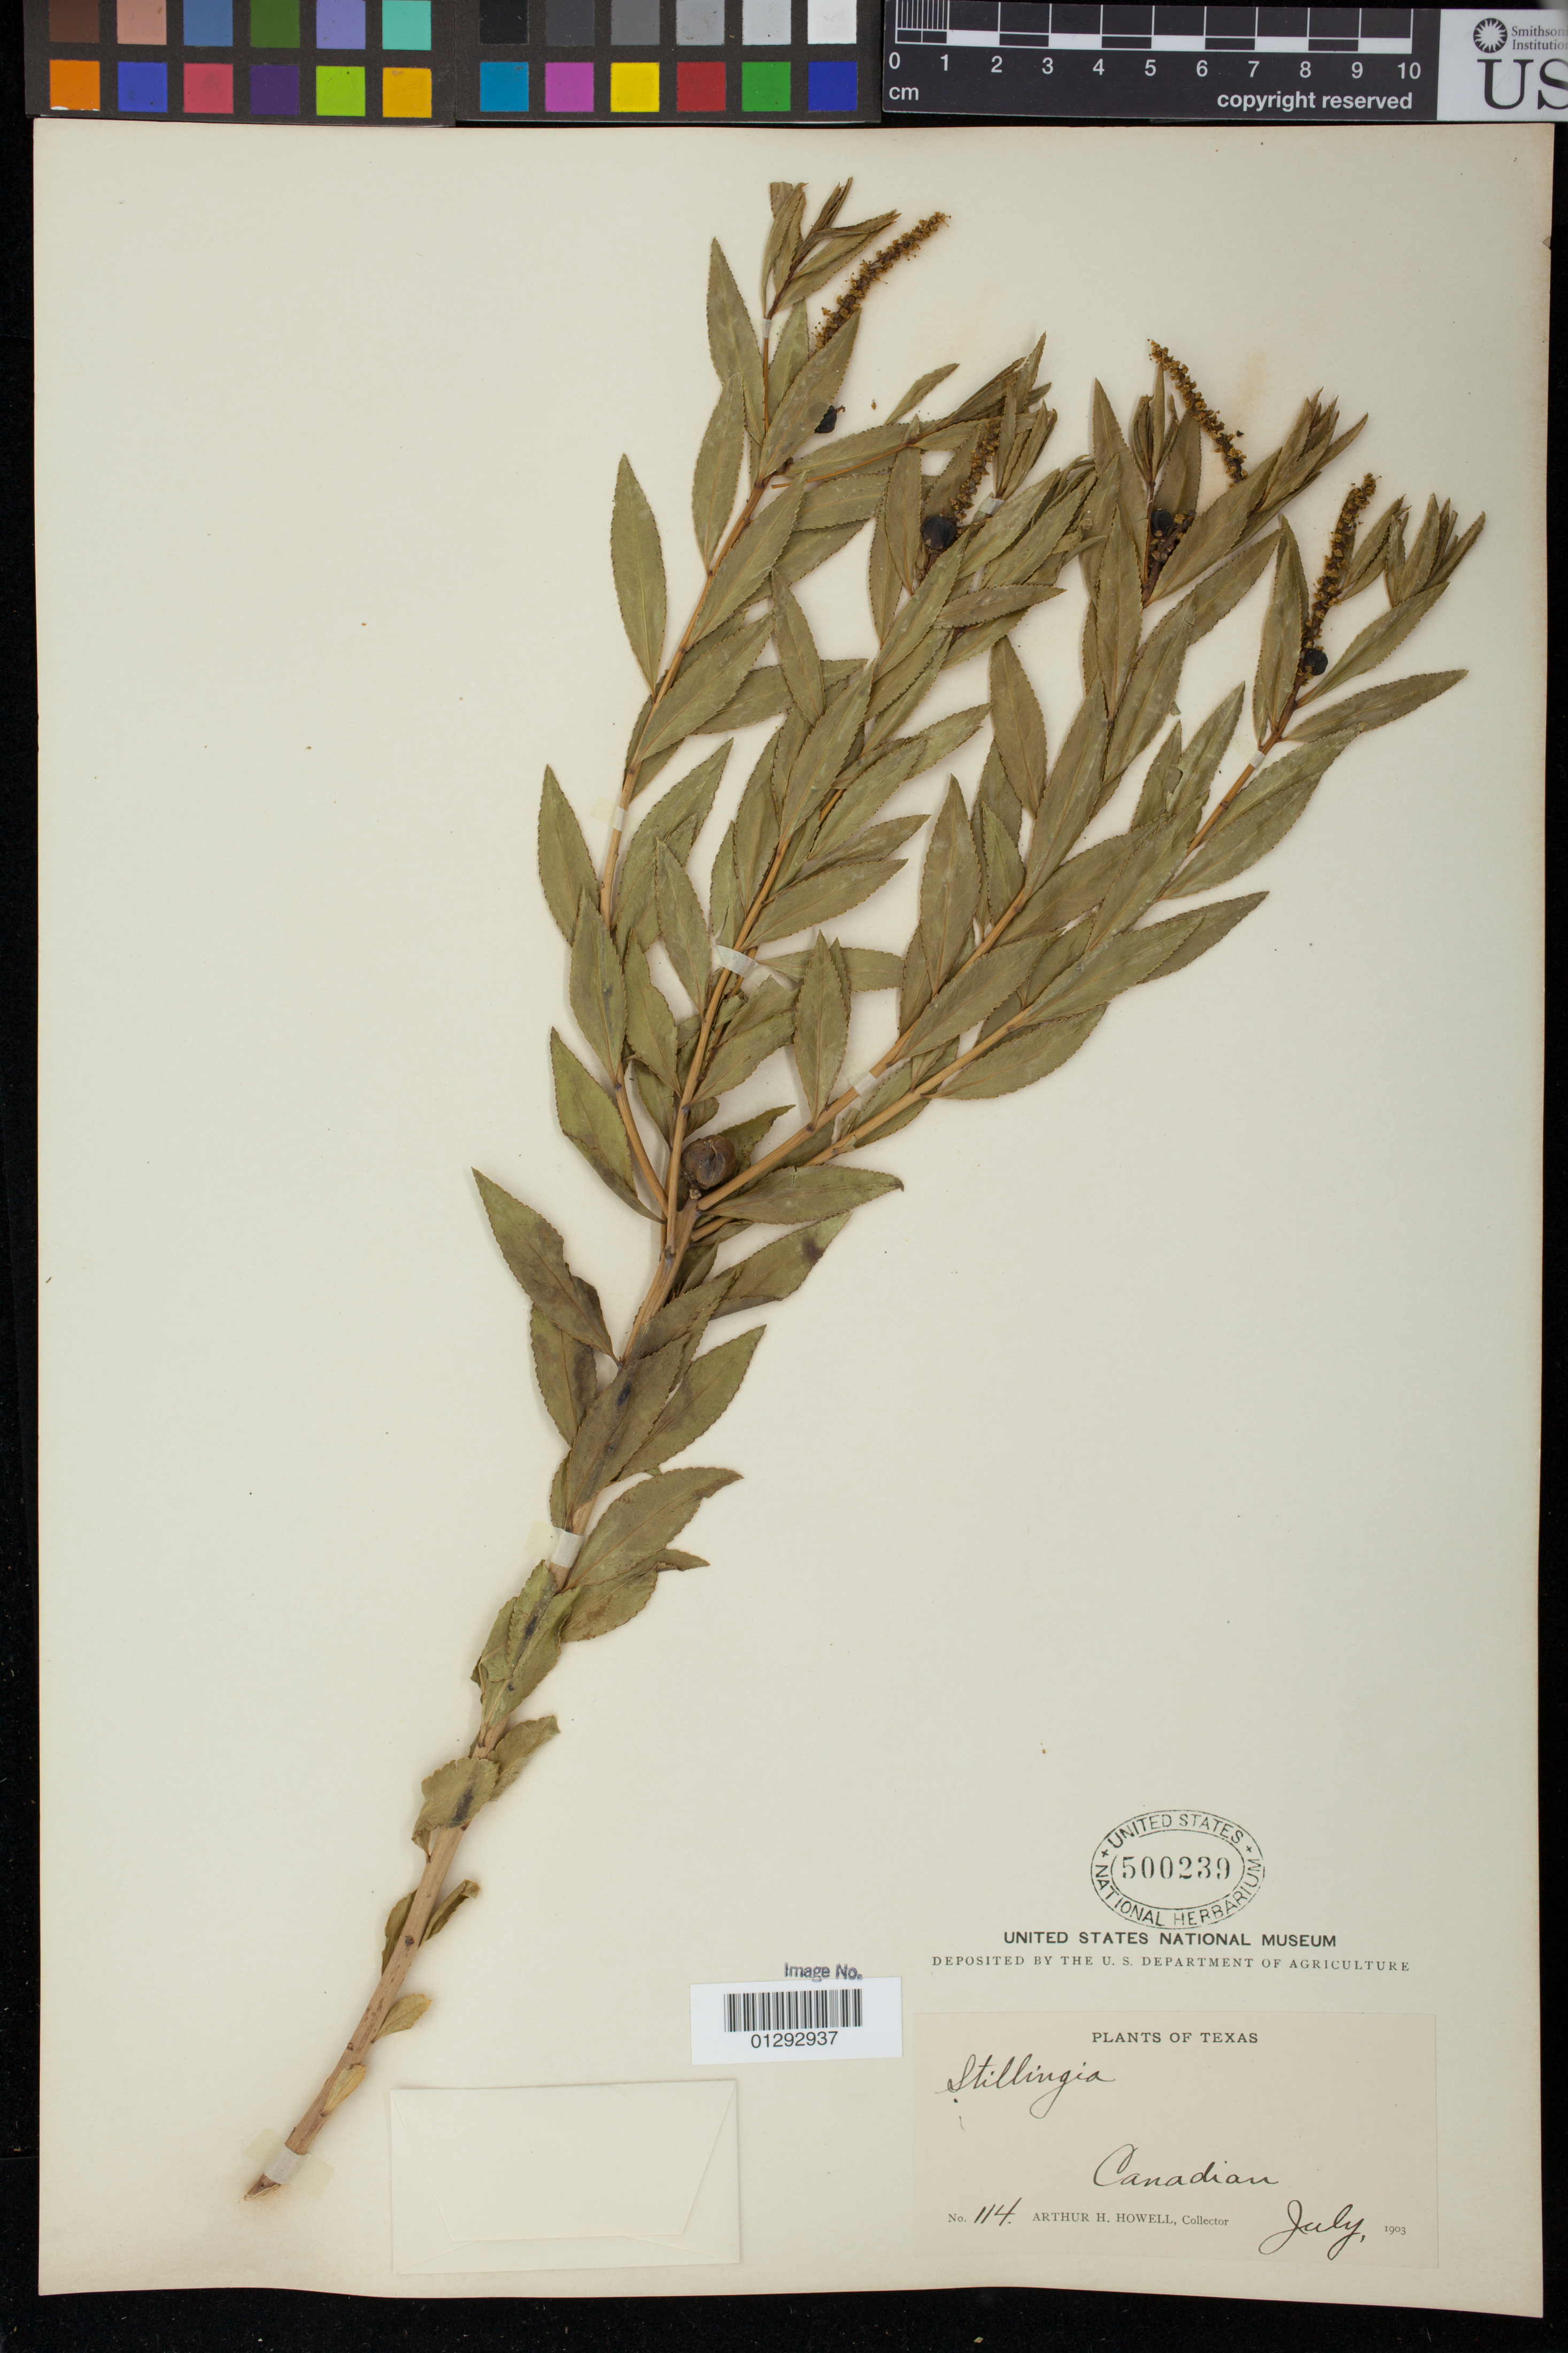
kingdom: Plantae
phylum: Tracheophyta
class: Magnoliopsida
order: Malpighiales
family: Euphorbiaceae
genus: Stillingia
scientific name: Stillingia sylvatica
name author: L.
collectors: A. H. Howell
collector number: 114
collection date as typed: Jul 1903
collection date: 1903-07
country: United States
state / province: Texas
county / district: Hemphill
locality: Canadian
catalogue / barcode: US 500239